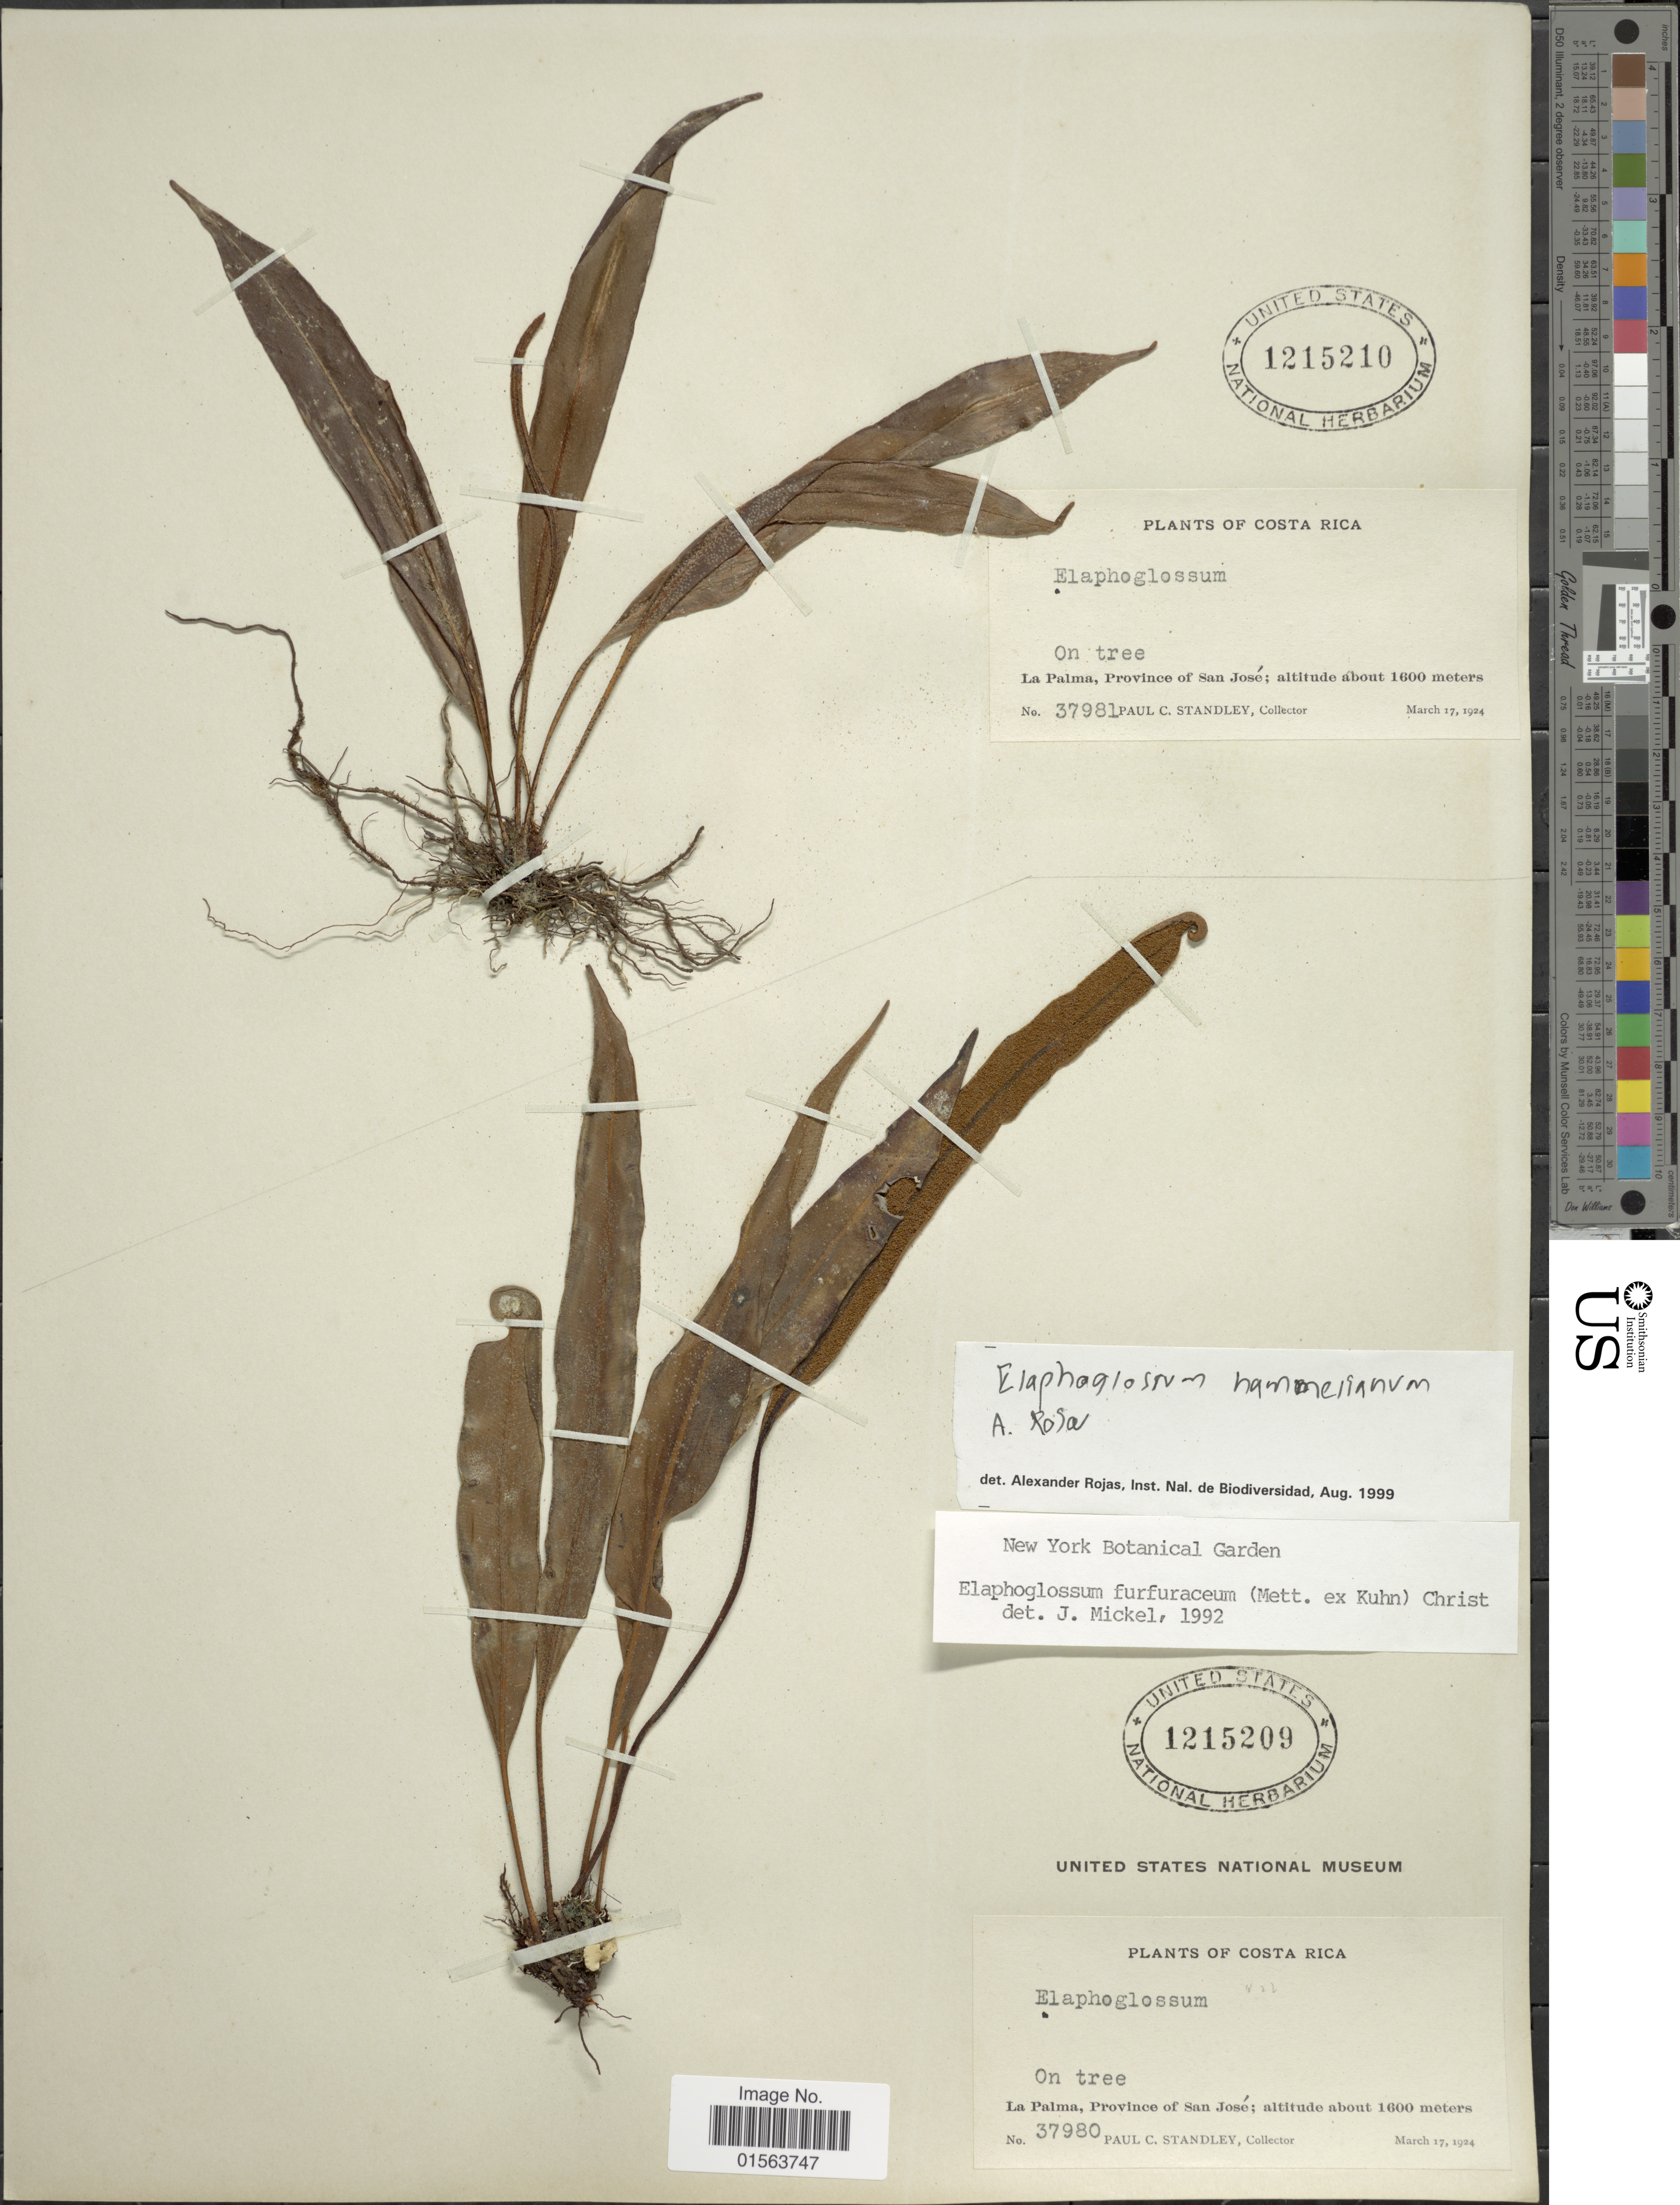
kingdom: Plantae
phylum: Tracheophyta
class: Polypodiopsida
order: Polypodiales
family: Dryopteridaceae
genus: Elaphoglossum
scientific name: Elaphoglossum hammelianum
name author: A. Rojas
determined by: Matos, F. B.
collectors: P. C. Standley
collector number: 37980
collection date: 1924-03-17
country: Costa Rica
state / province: San José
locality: La Palma, Province of San Jose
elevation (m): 1600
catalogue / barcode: US 1215209-2